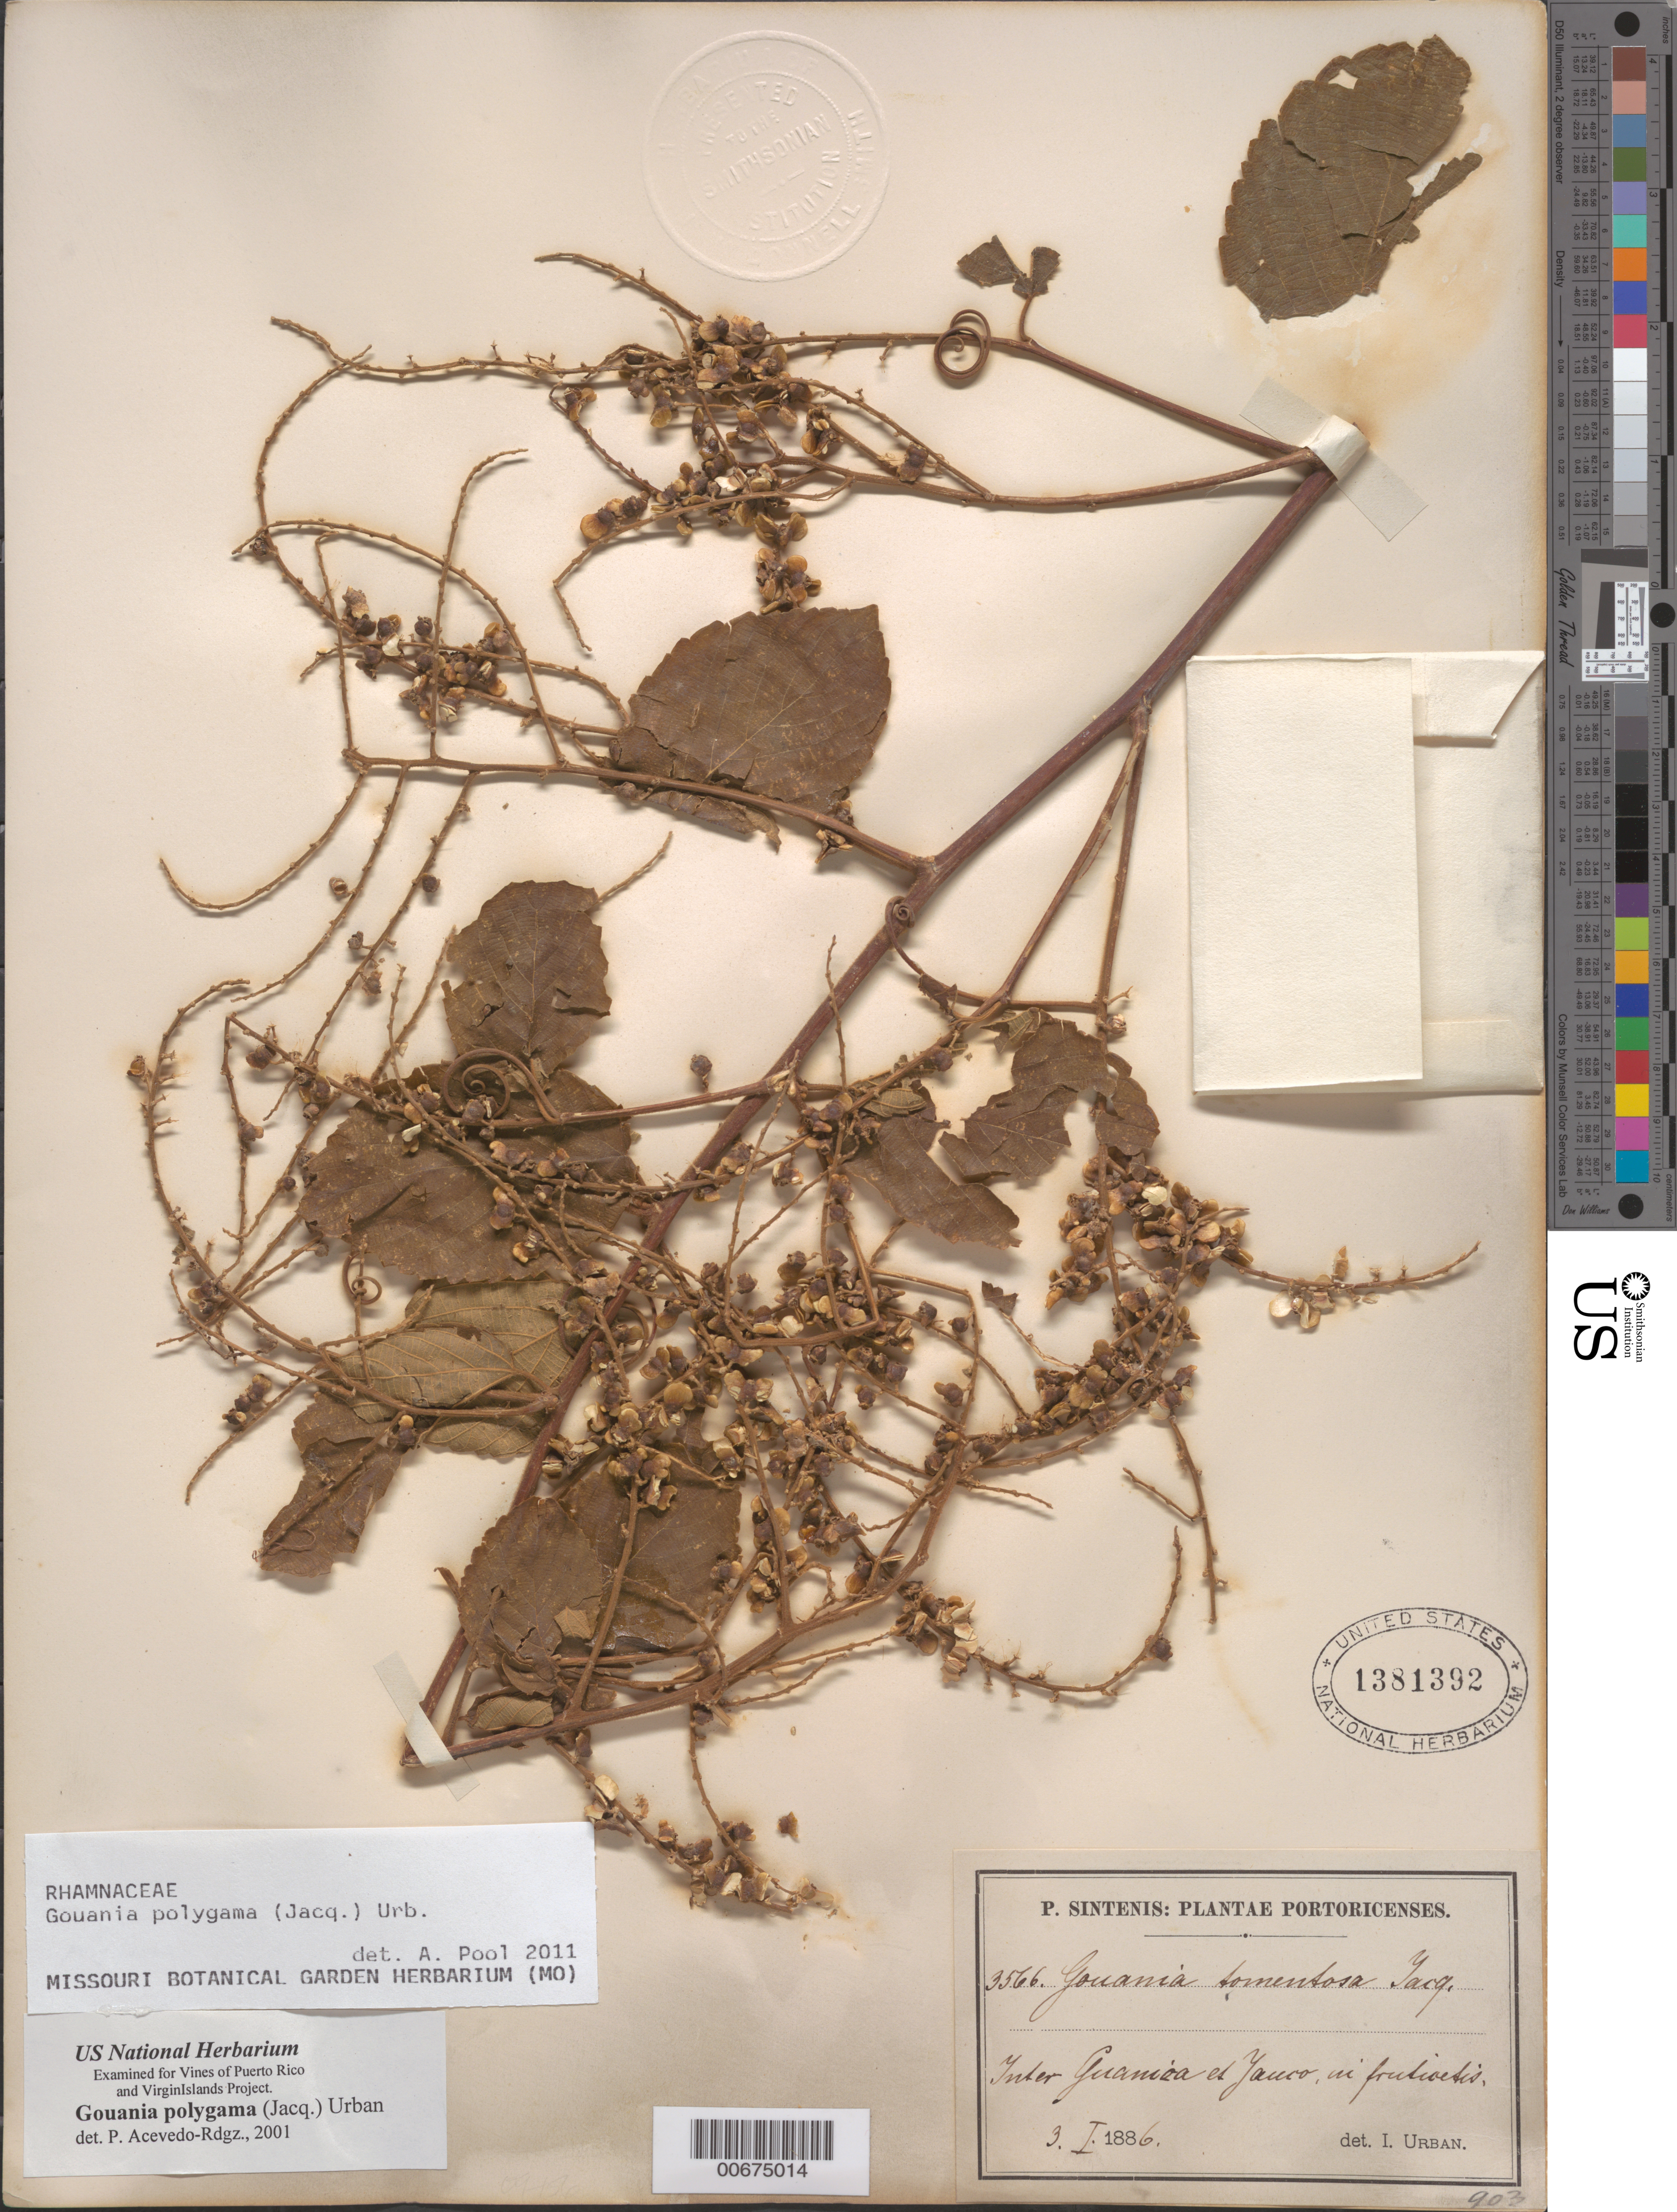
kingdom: Plantae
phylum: Tracheophyta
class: Magnoliopsida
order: Rosales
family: Rhamnaceae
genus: Gouania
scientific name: Gouania polygama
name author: (Jacq.) Urb.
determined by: Pool, A., (MO), Missouri Botanical Garden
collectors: P. Sintenis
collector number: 3566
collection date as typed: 03 Jan 1886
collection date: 1886-01-03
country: Puerto Rico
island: Greater Antilles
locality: Inter Guanica et Jauco in fruticetis.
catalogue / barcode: US 1381392